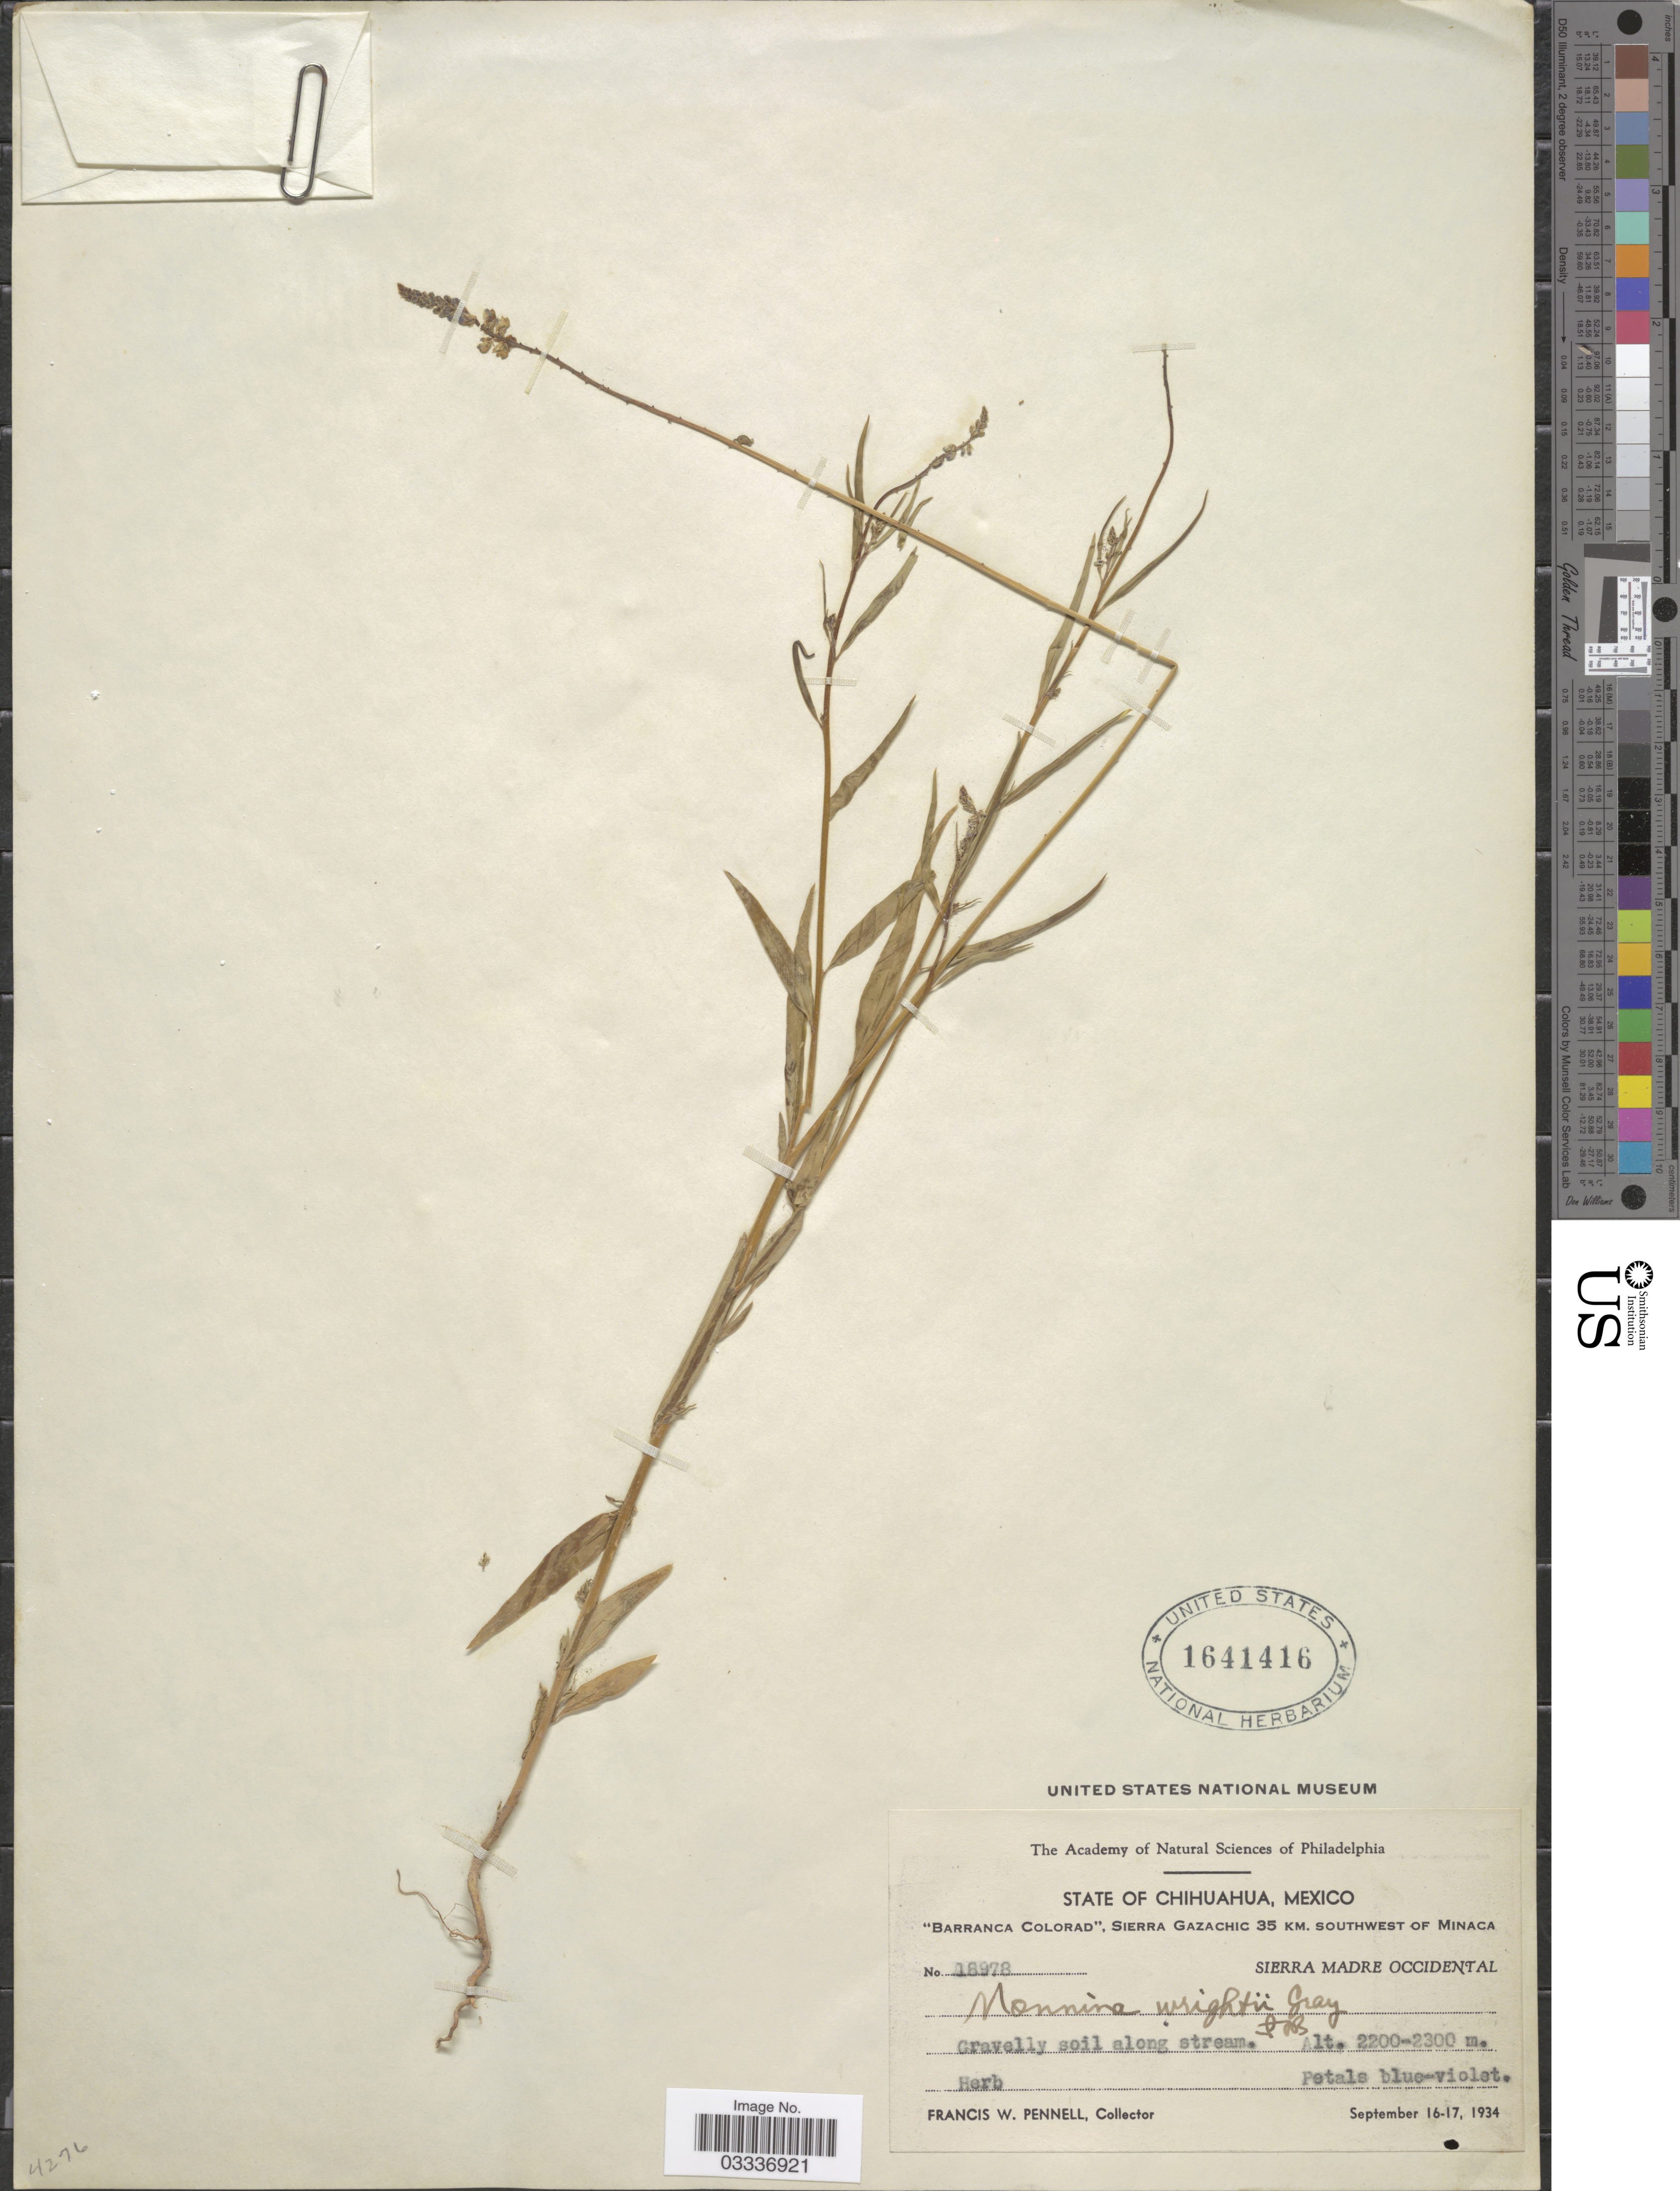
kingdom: Plantae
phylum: Tracheophyta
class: Magnoliopsida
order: Fabales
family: Polygalaceae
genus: Monnina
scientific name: Monnina wrightii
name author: A. Gray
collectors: F. W. Pennell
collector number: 16978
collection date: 1934-09-16/1934-09-17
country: Mexico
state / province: Chihuahua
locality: Barranca Colorad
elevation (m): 2200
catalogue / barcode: US 1641416